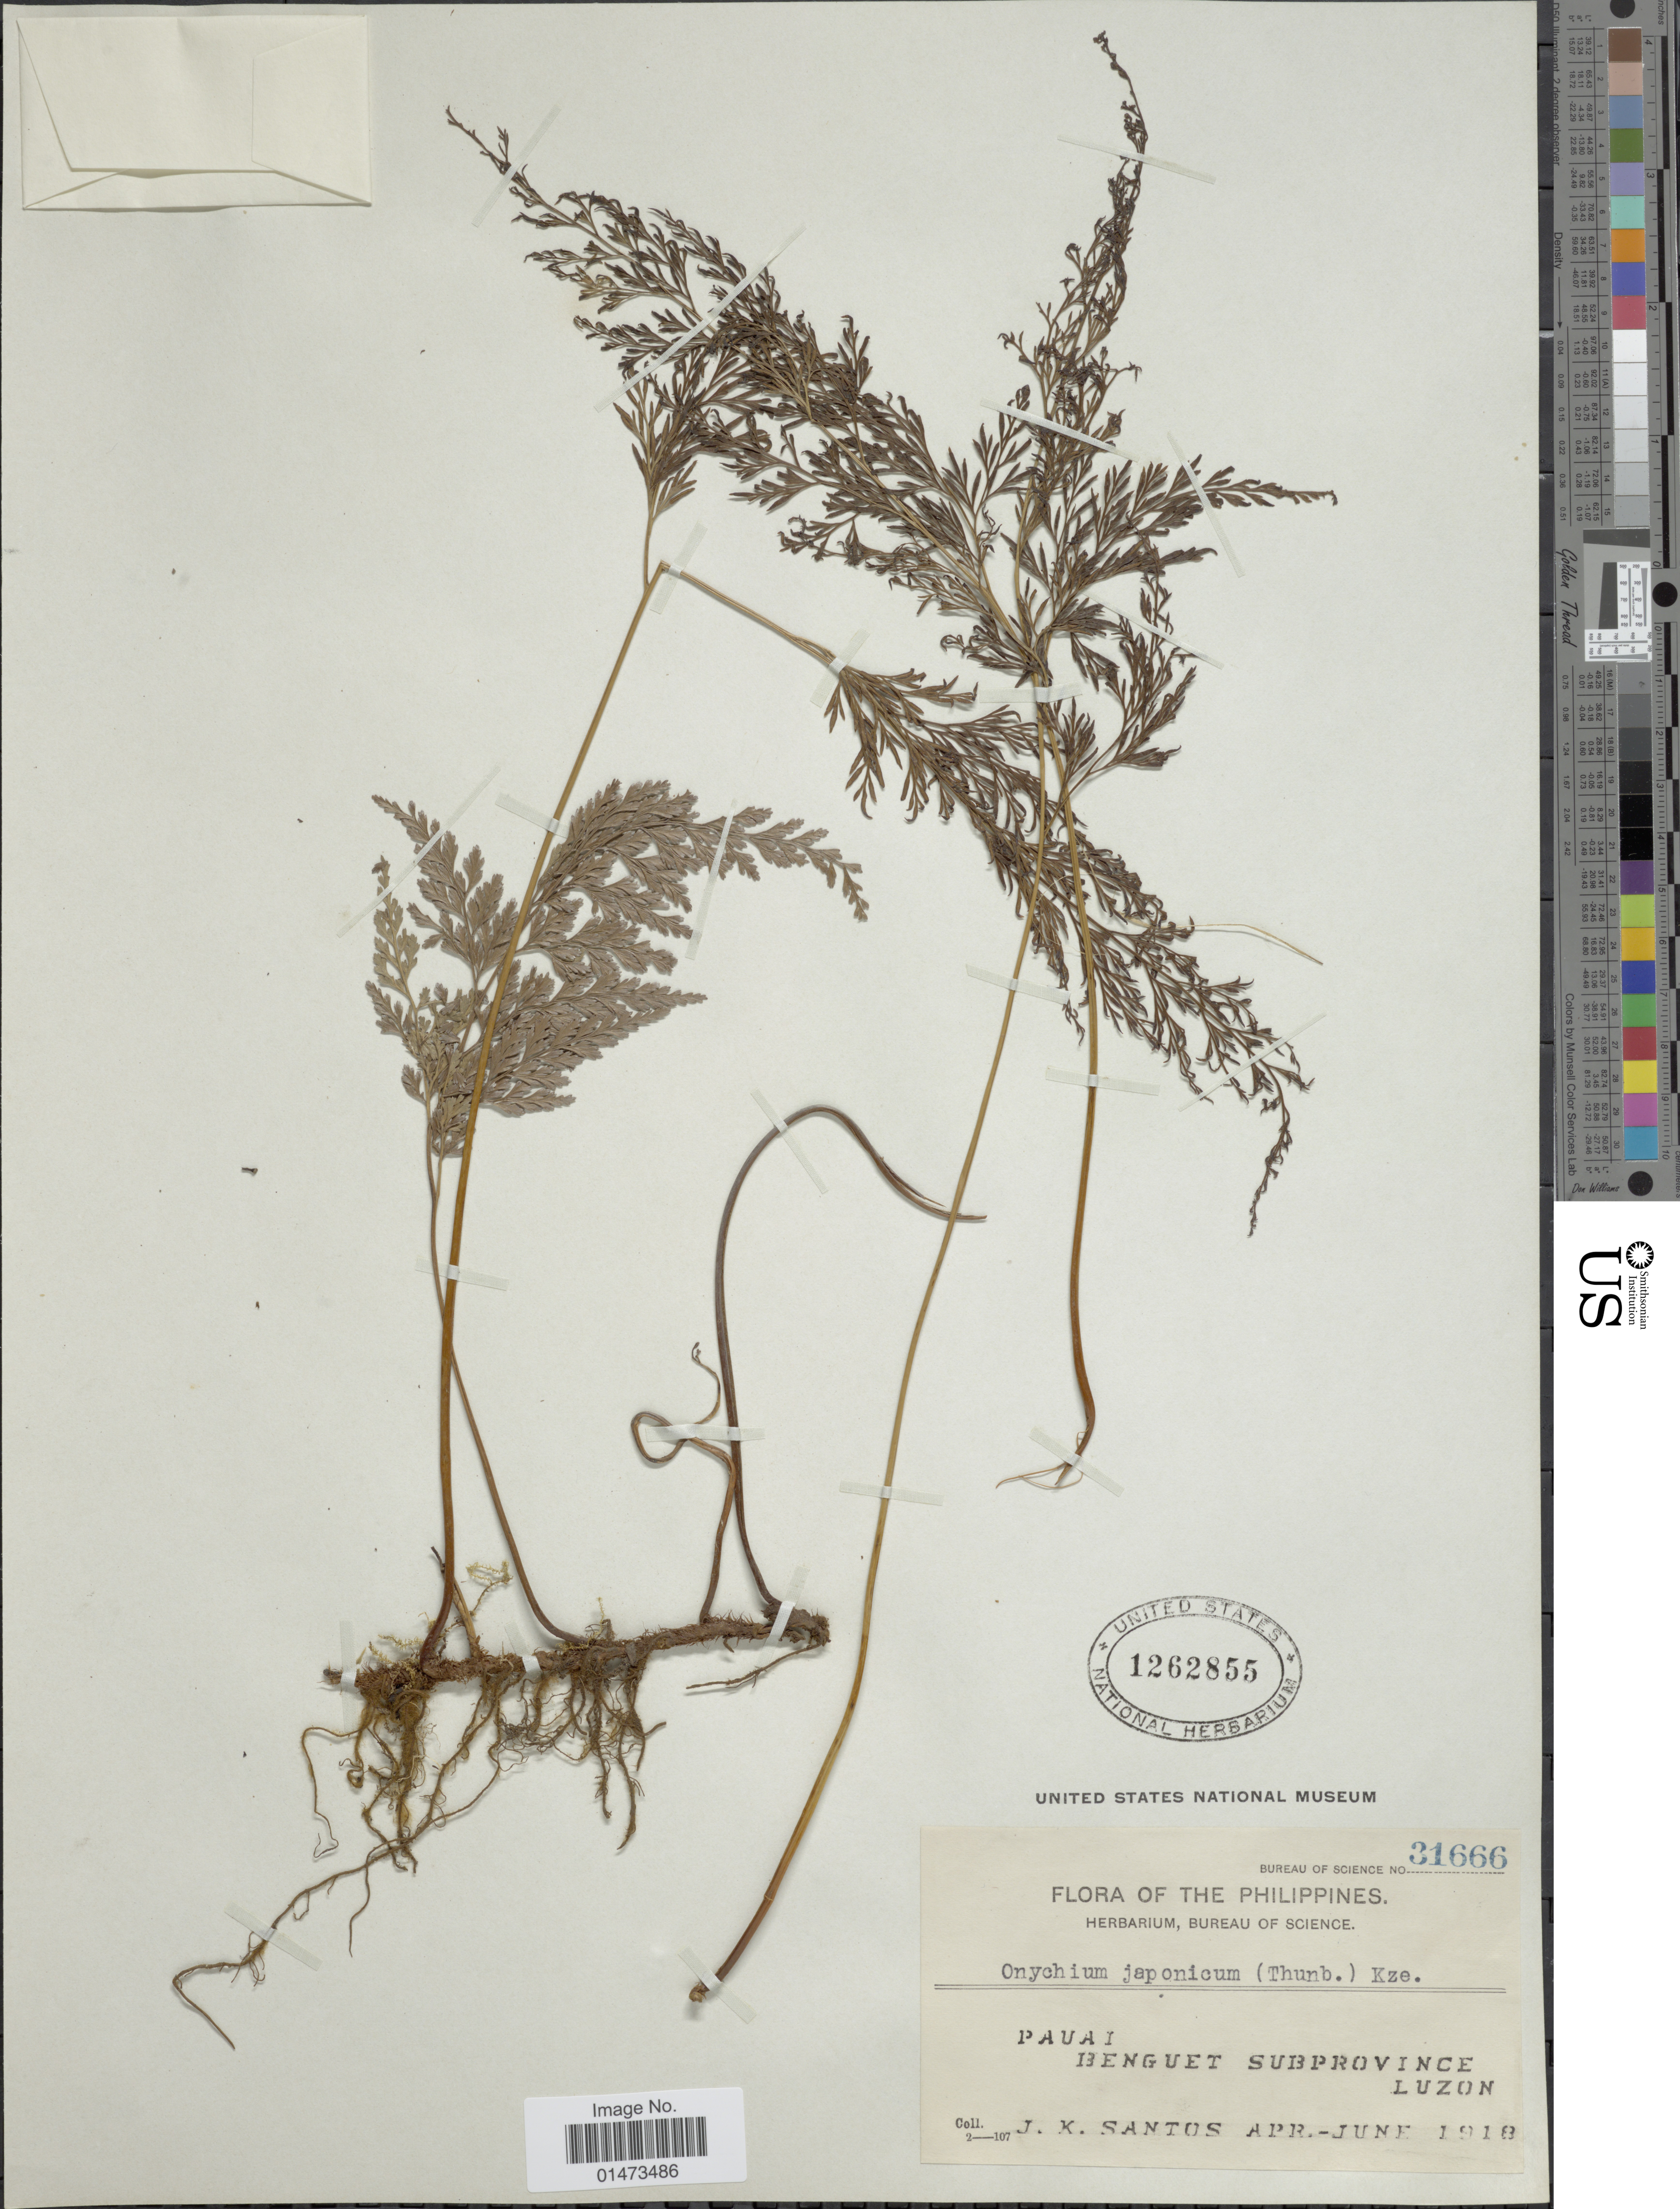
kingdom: Plantae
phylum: Tracheophyta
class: Polypodiopsida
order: Polypodiales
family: Pteridaceae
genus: Onychium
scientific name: Onychium japonicum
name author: (Thunb.) Kunze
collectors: J. K. Santos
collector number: Bureau of Science 31666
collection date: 1918-04/1918-06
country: Philippines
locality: Pauai, Benguet subprovince Luzon.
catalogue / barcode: US 1262855